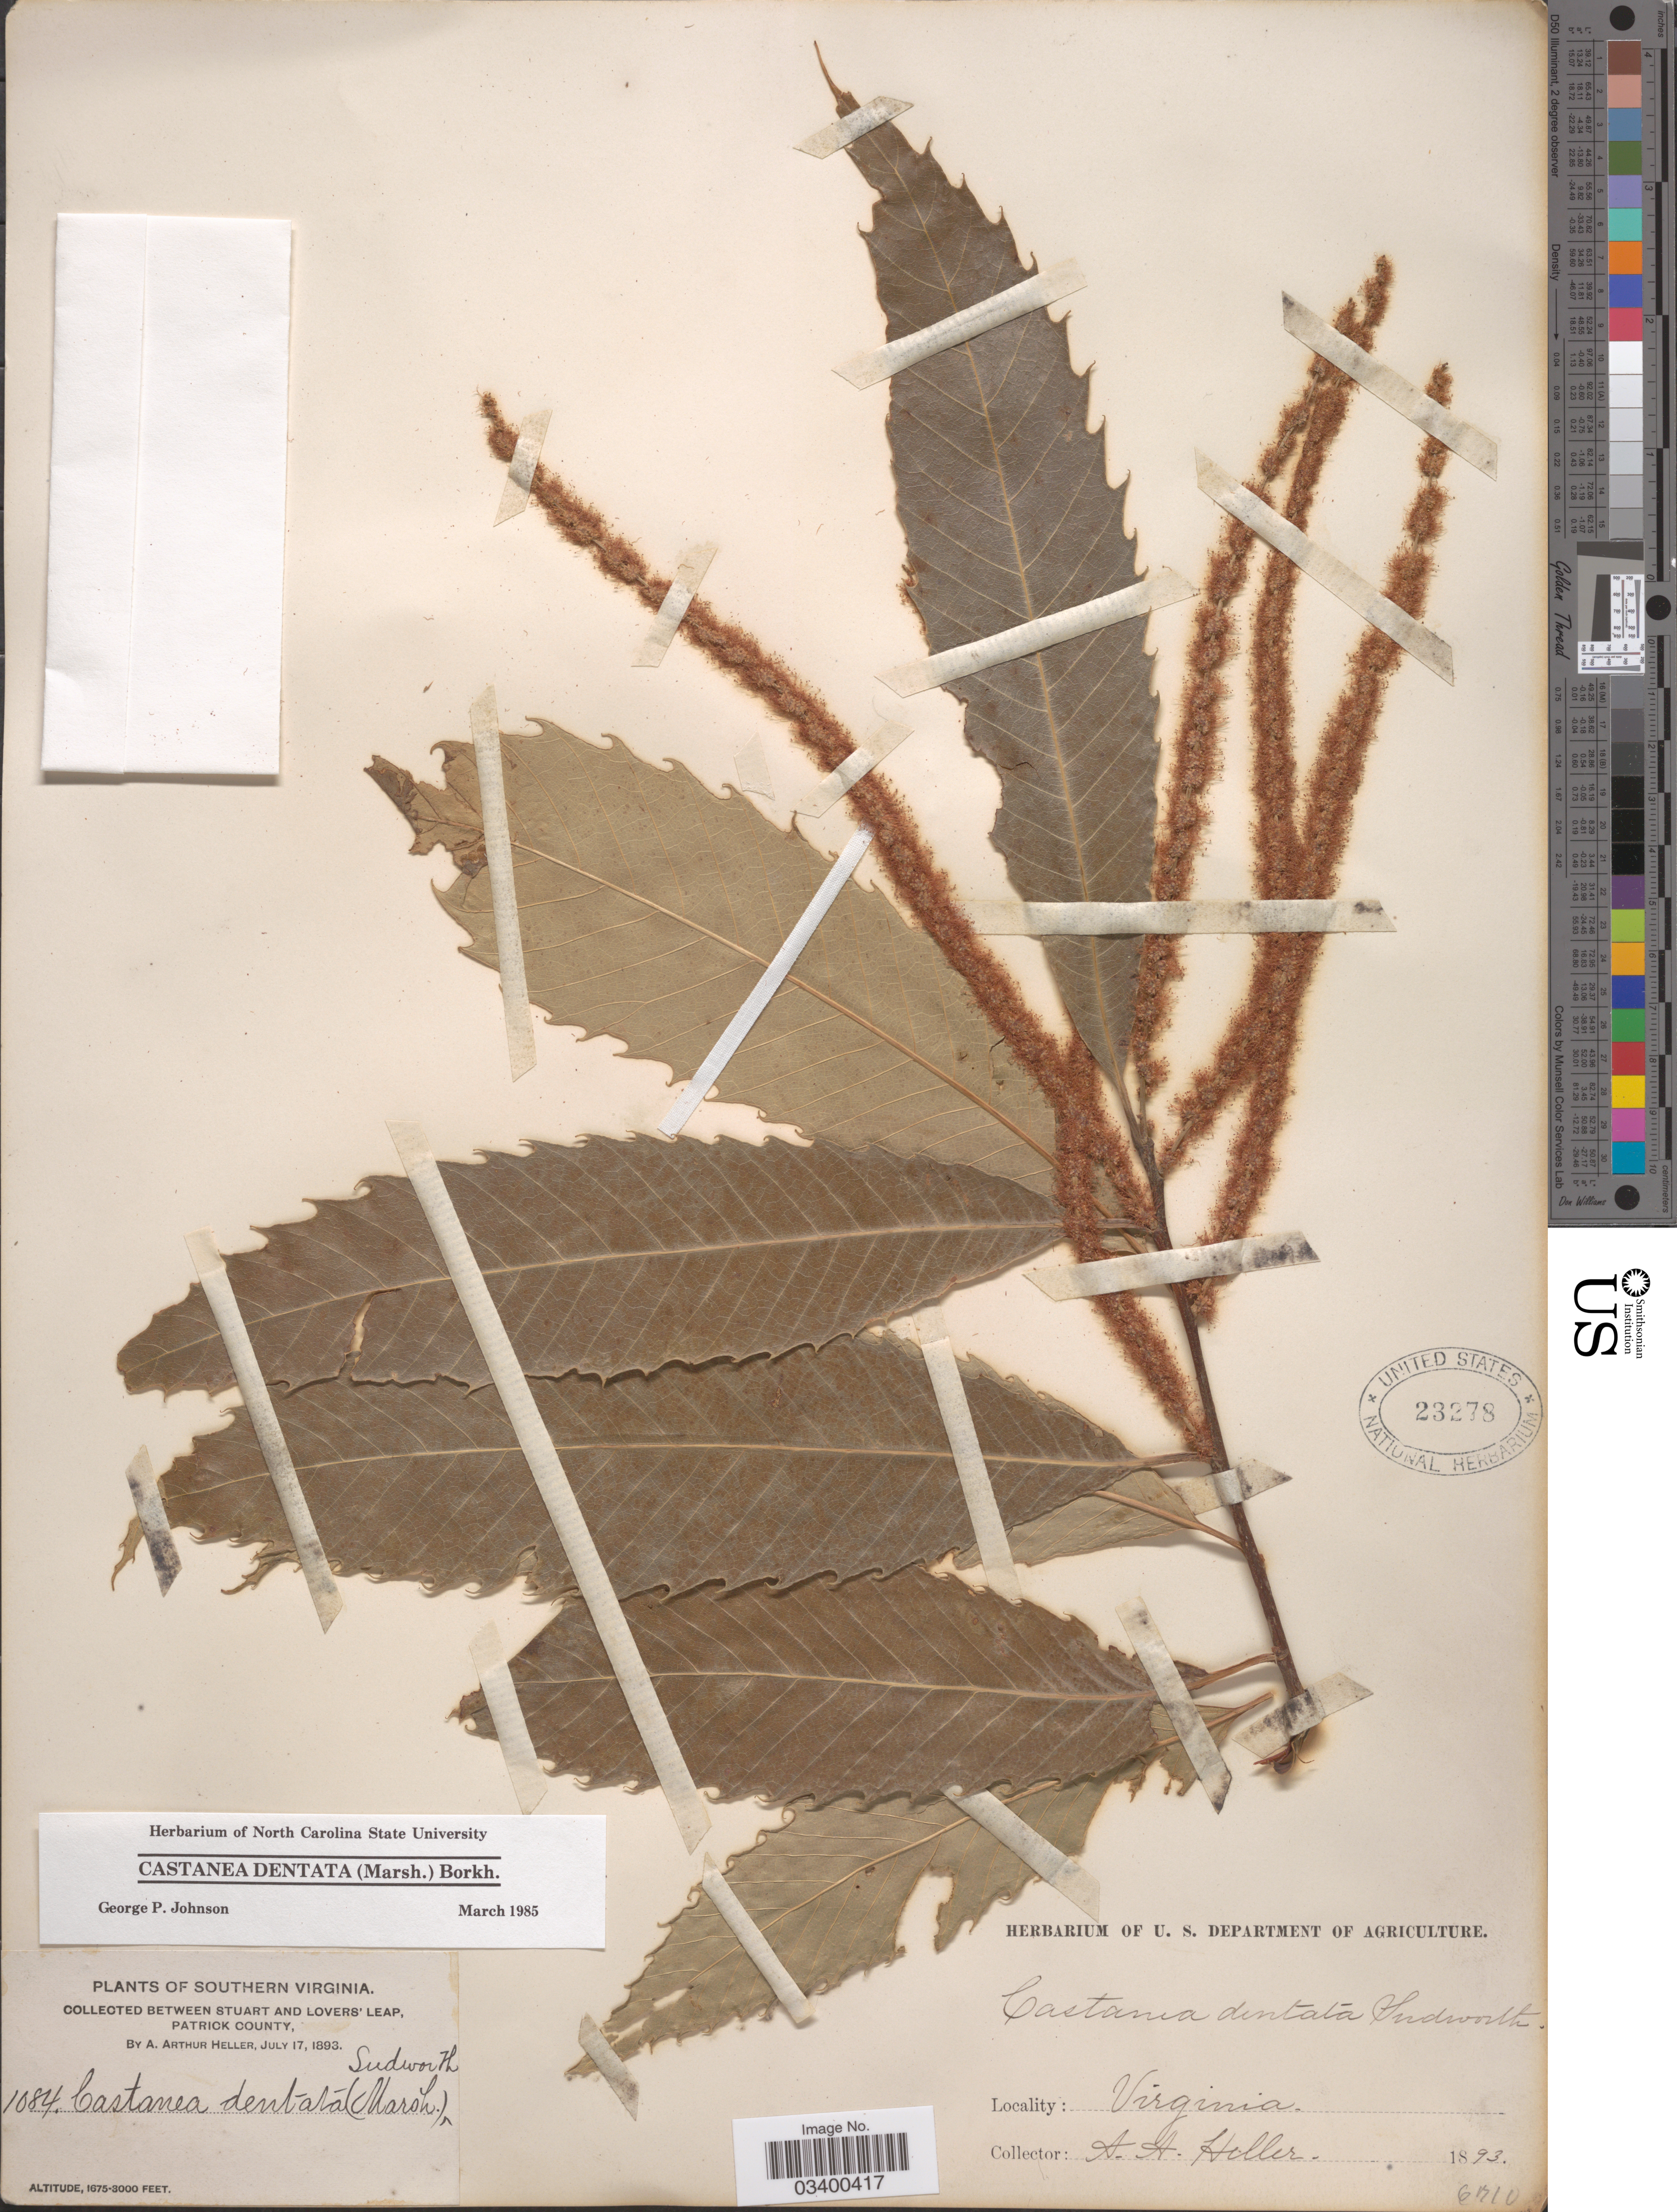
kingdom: Plantae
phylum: Tracheophyta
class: Magnoliopsida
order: Fagales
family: Fagaceae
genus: Castanea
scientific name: Castanea dentata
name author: (Marshall) Borkh.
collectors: A. A. Heller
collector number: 1084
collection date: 1893-07-17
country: United States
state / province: Virginia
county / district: Patrick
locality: Southern Virginia. Between Stuart and Lover's Leap, Patrick County.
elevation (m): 511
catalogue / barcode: US 23278